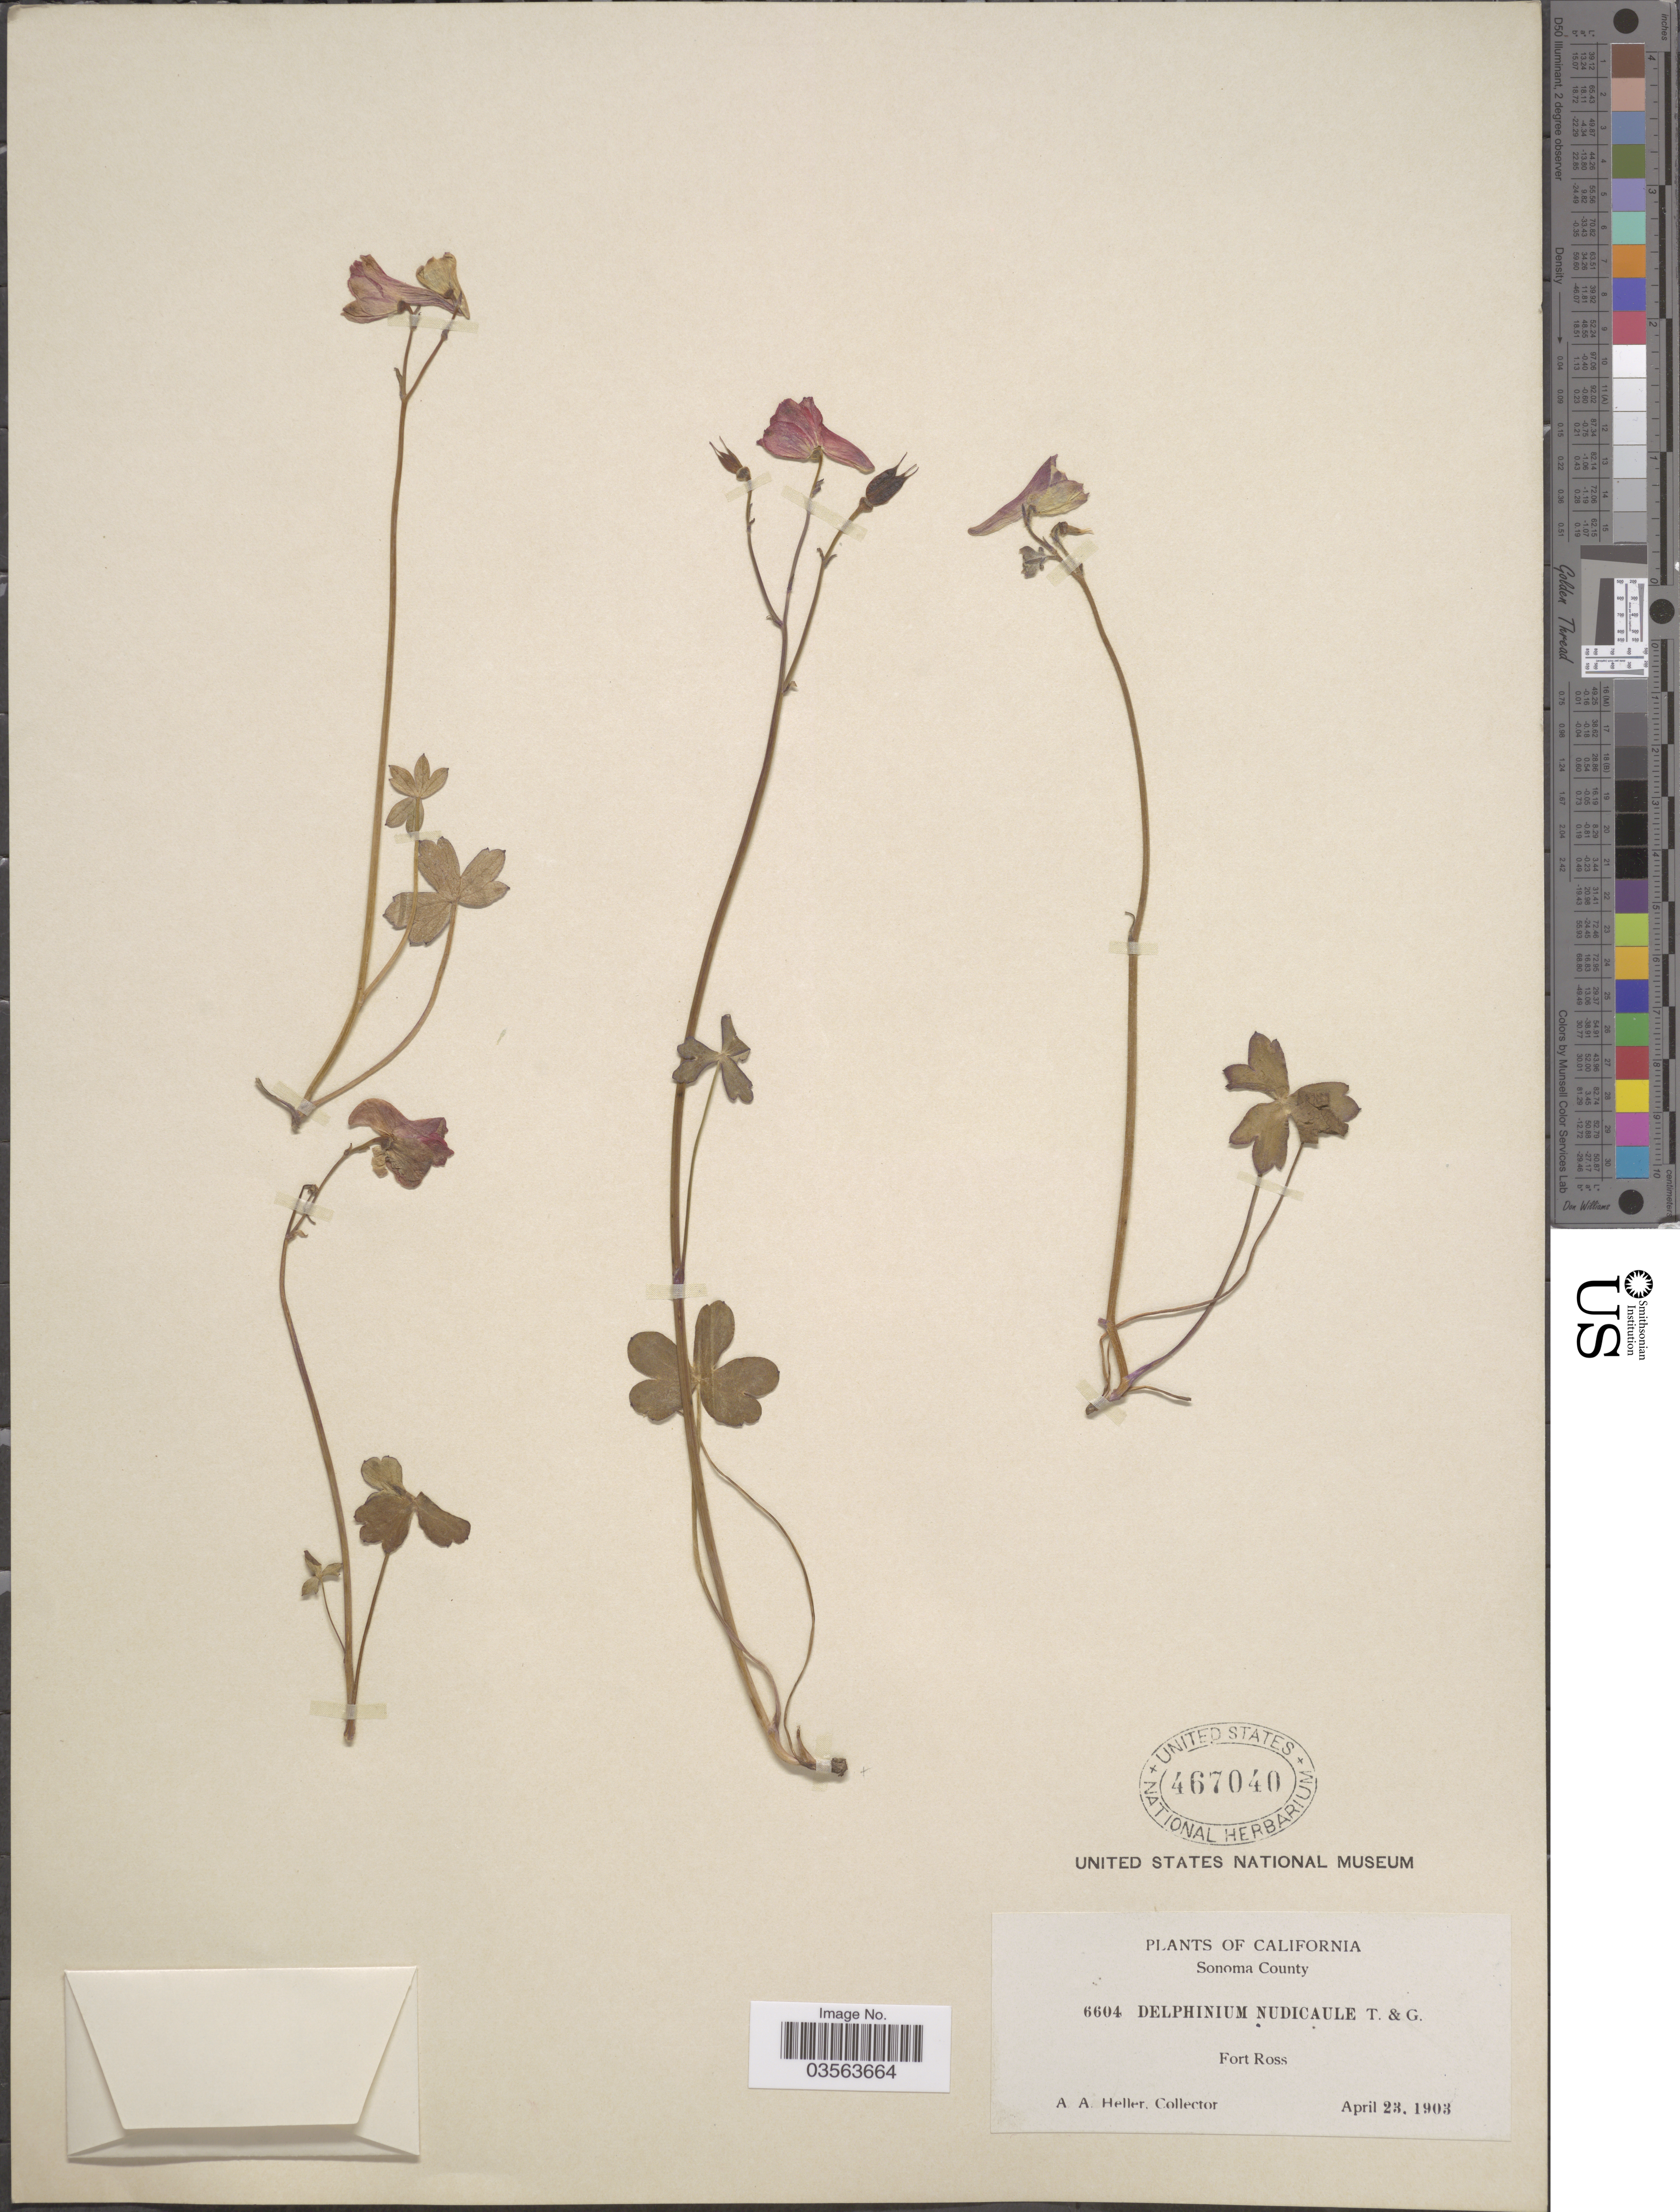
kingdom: Plantae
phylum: Tracheophyta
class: Magnoliopsida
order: Ranunculales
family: Ranunculaceae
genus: Delphinium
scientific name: Delphinium nudicaule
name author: Torr. & A. Gray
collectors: A. A. Heller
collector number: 6604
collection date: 1903-04-23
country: United States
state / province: California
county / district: Sonoma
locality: Sonoma County. Fort Ross.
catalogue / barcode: US 467040